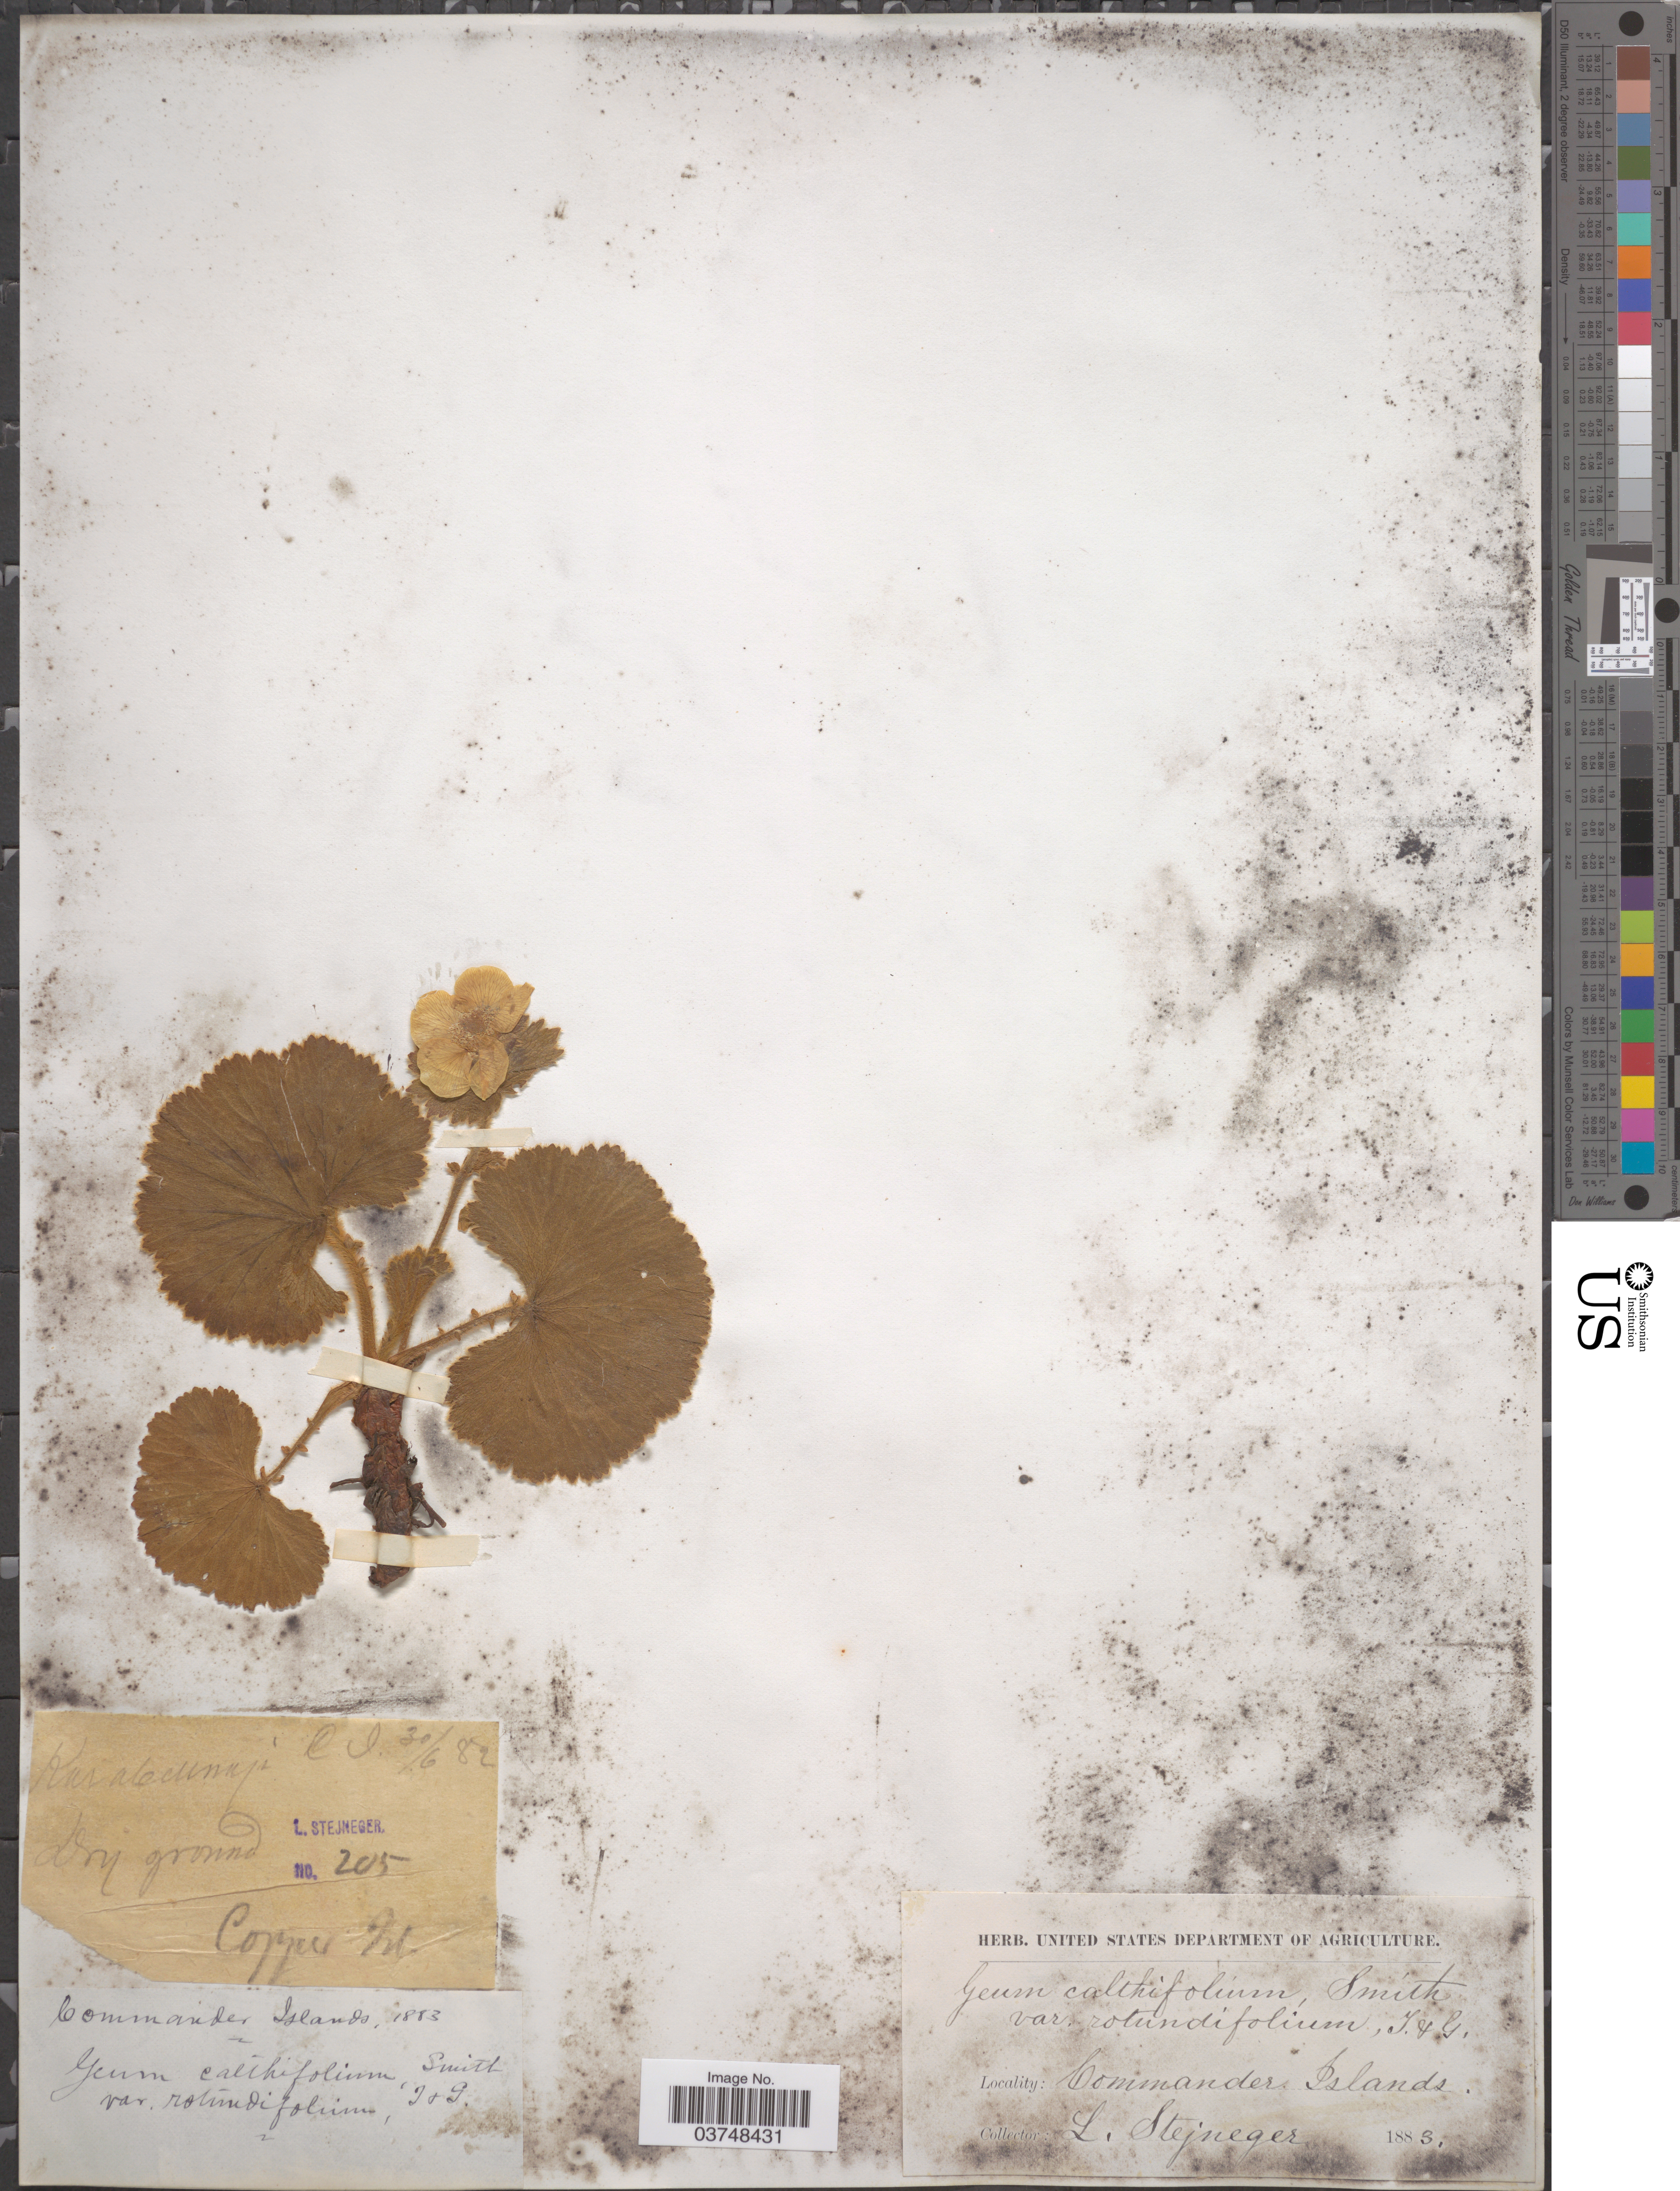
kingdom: Plantae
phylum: Tracheophyta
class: Magnoliopsida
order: Rosales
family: Rosaceae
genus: Geum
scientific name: Geum calthifolium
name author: Menzies ex Sm.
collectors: L. Stejneger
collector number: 205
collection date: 1883-06-30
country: Russian Federation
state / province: Kamchatka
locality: Commander Islands. Korabelnyi, Copper Isl.